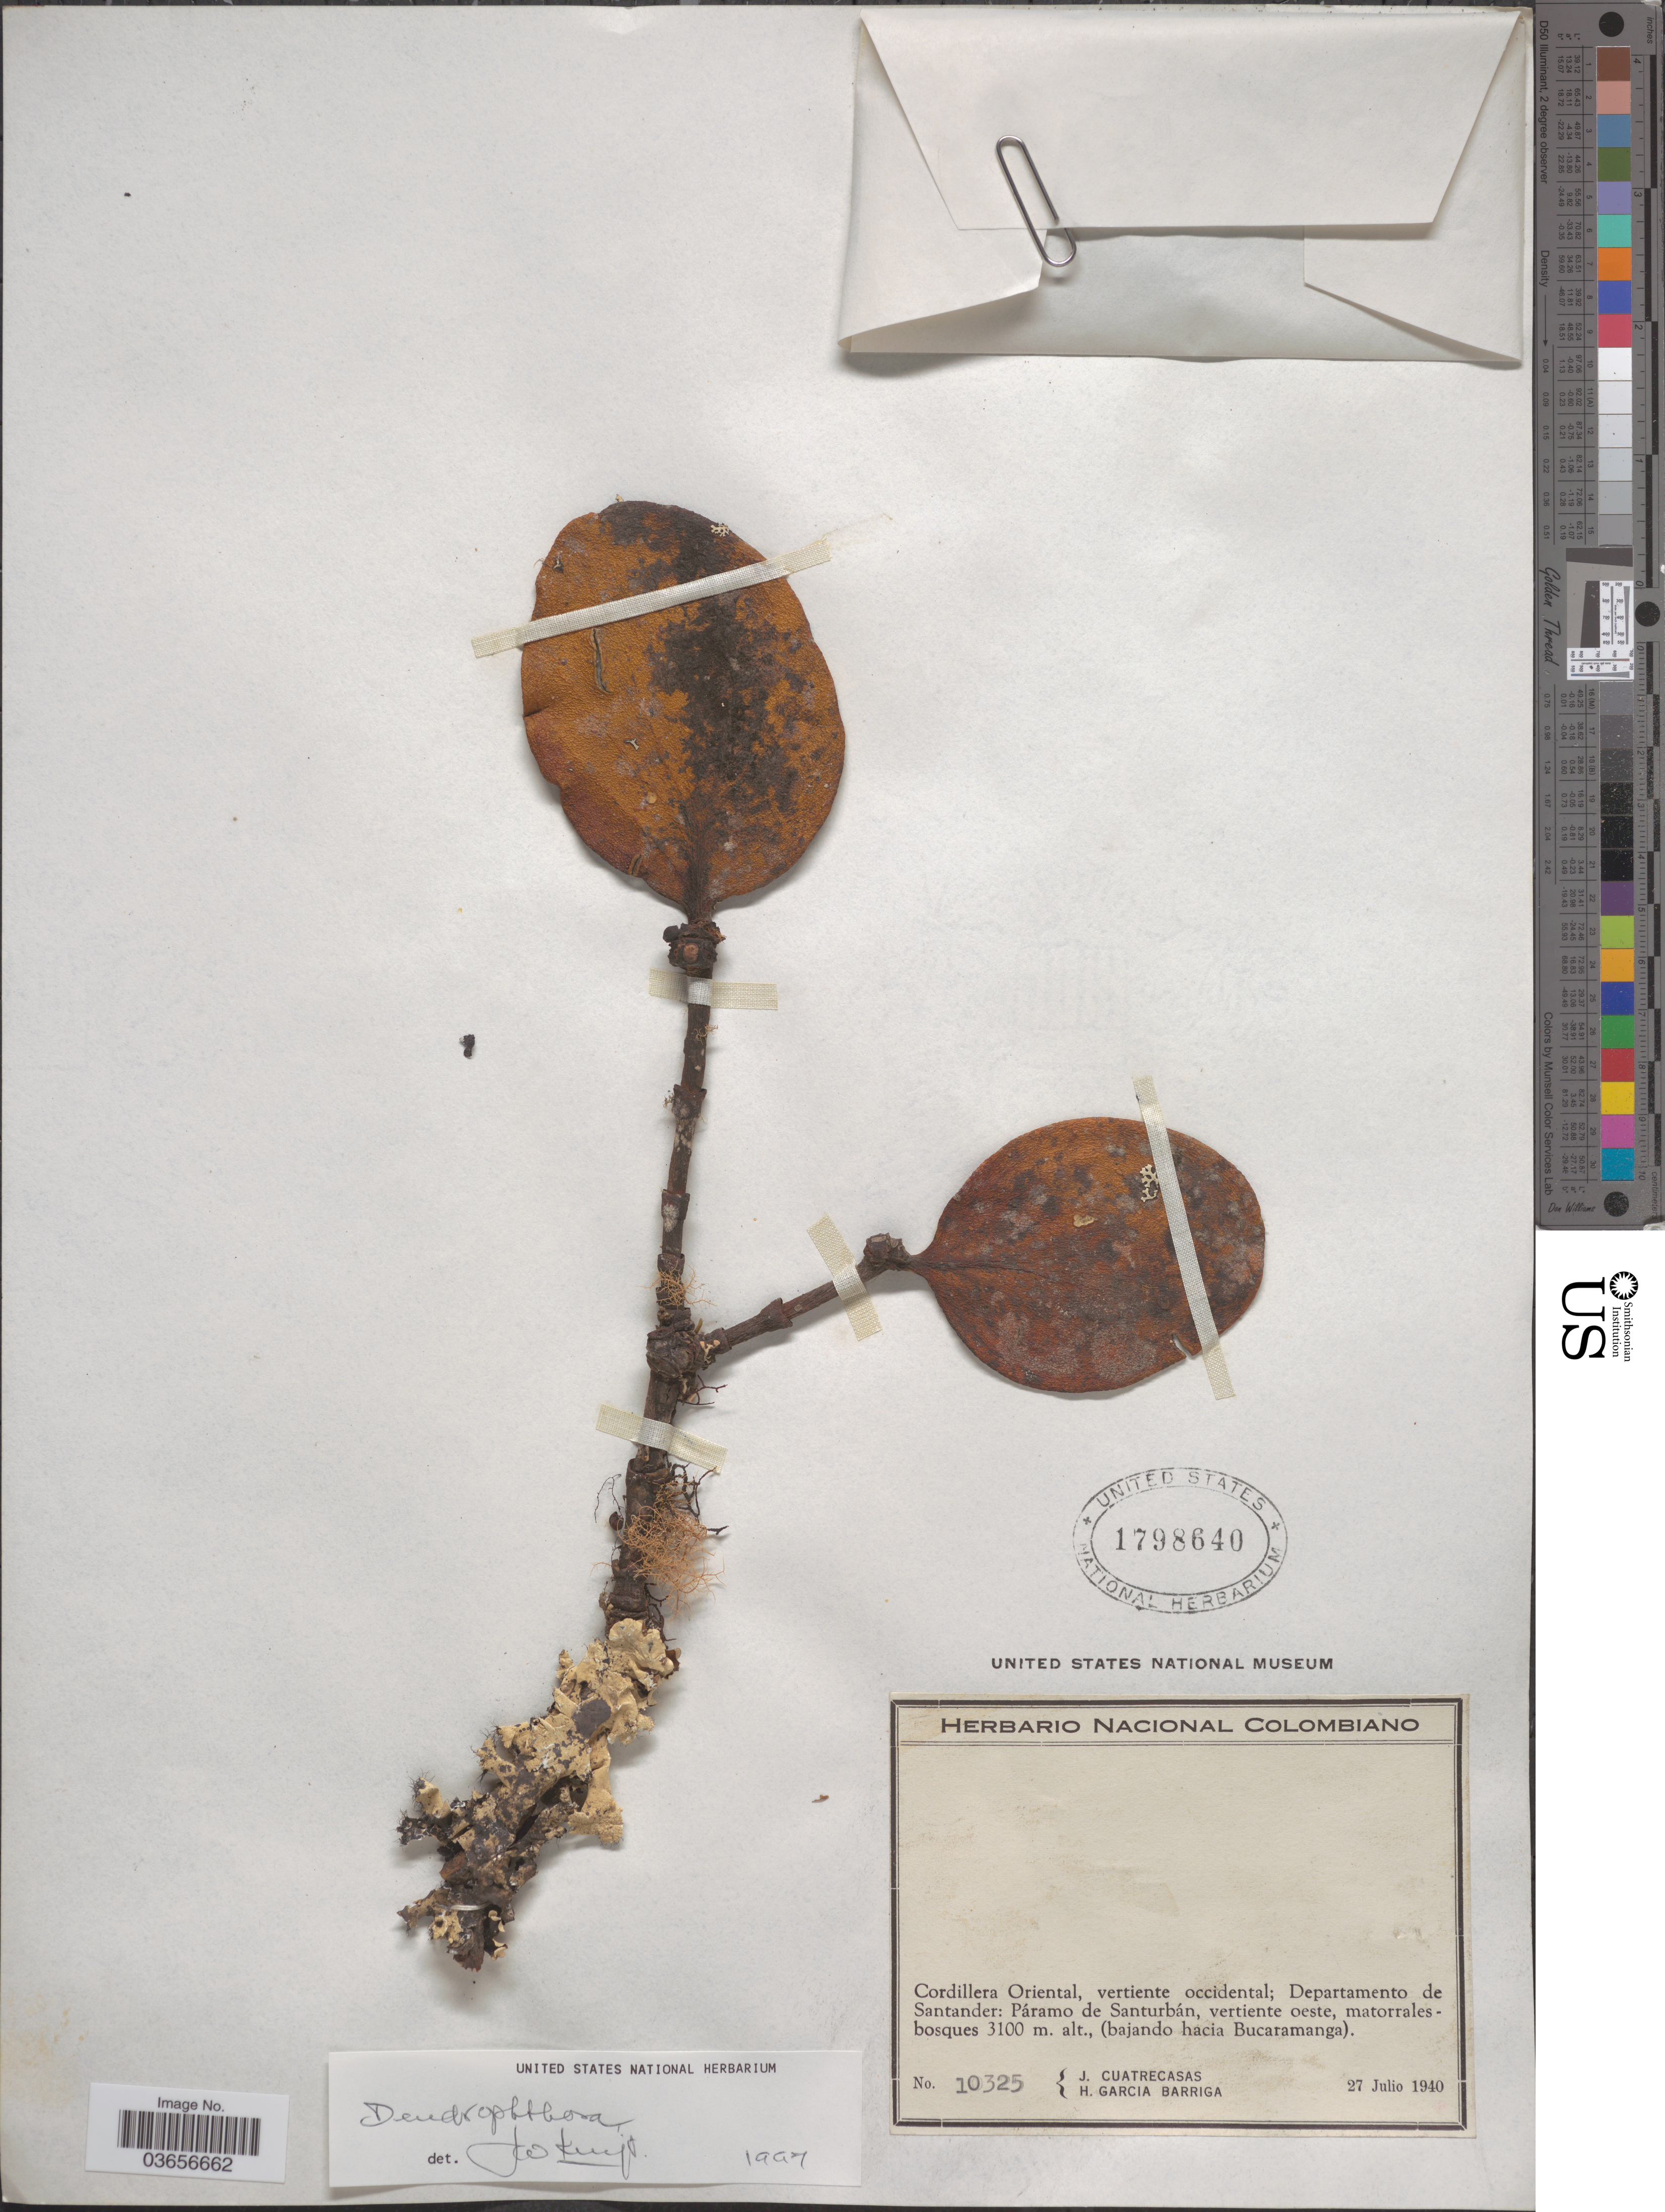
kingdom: Plantae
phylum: Tracheophyta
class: Magnoliopsida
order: Santalales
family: Viscaceae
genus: Dendrophthora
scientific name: Dendrophthora sp.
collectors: J. Cuatrecasas & H. García Barriga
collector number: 10325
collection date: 1940-07-27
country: Colombia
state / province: Santander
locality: Cordillera Oriental, vertiente occidental; Departamento de Santander; Páramo de Santurbán, vertiente oeste, matorrales-bosques (bajando hacia Bucaramanga).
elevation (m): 3100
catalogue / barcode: US 1798640